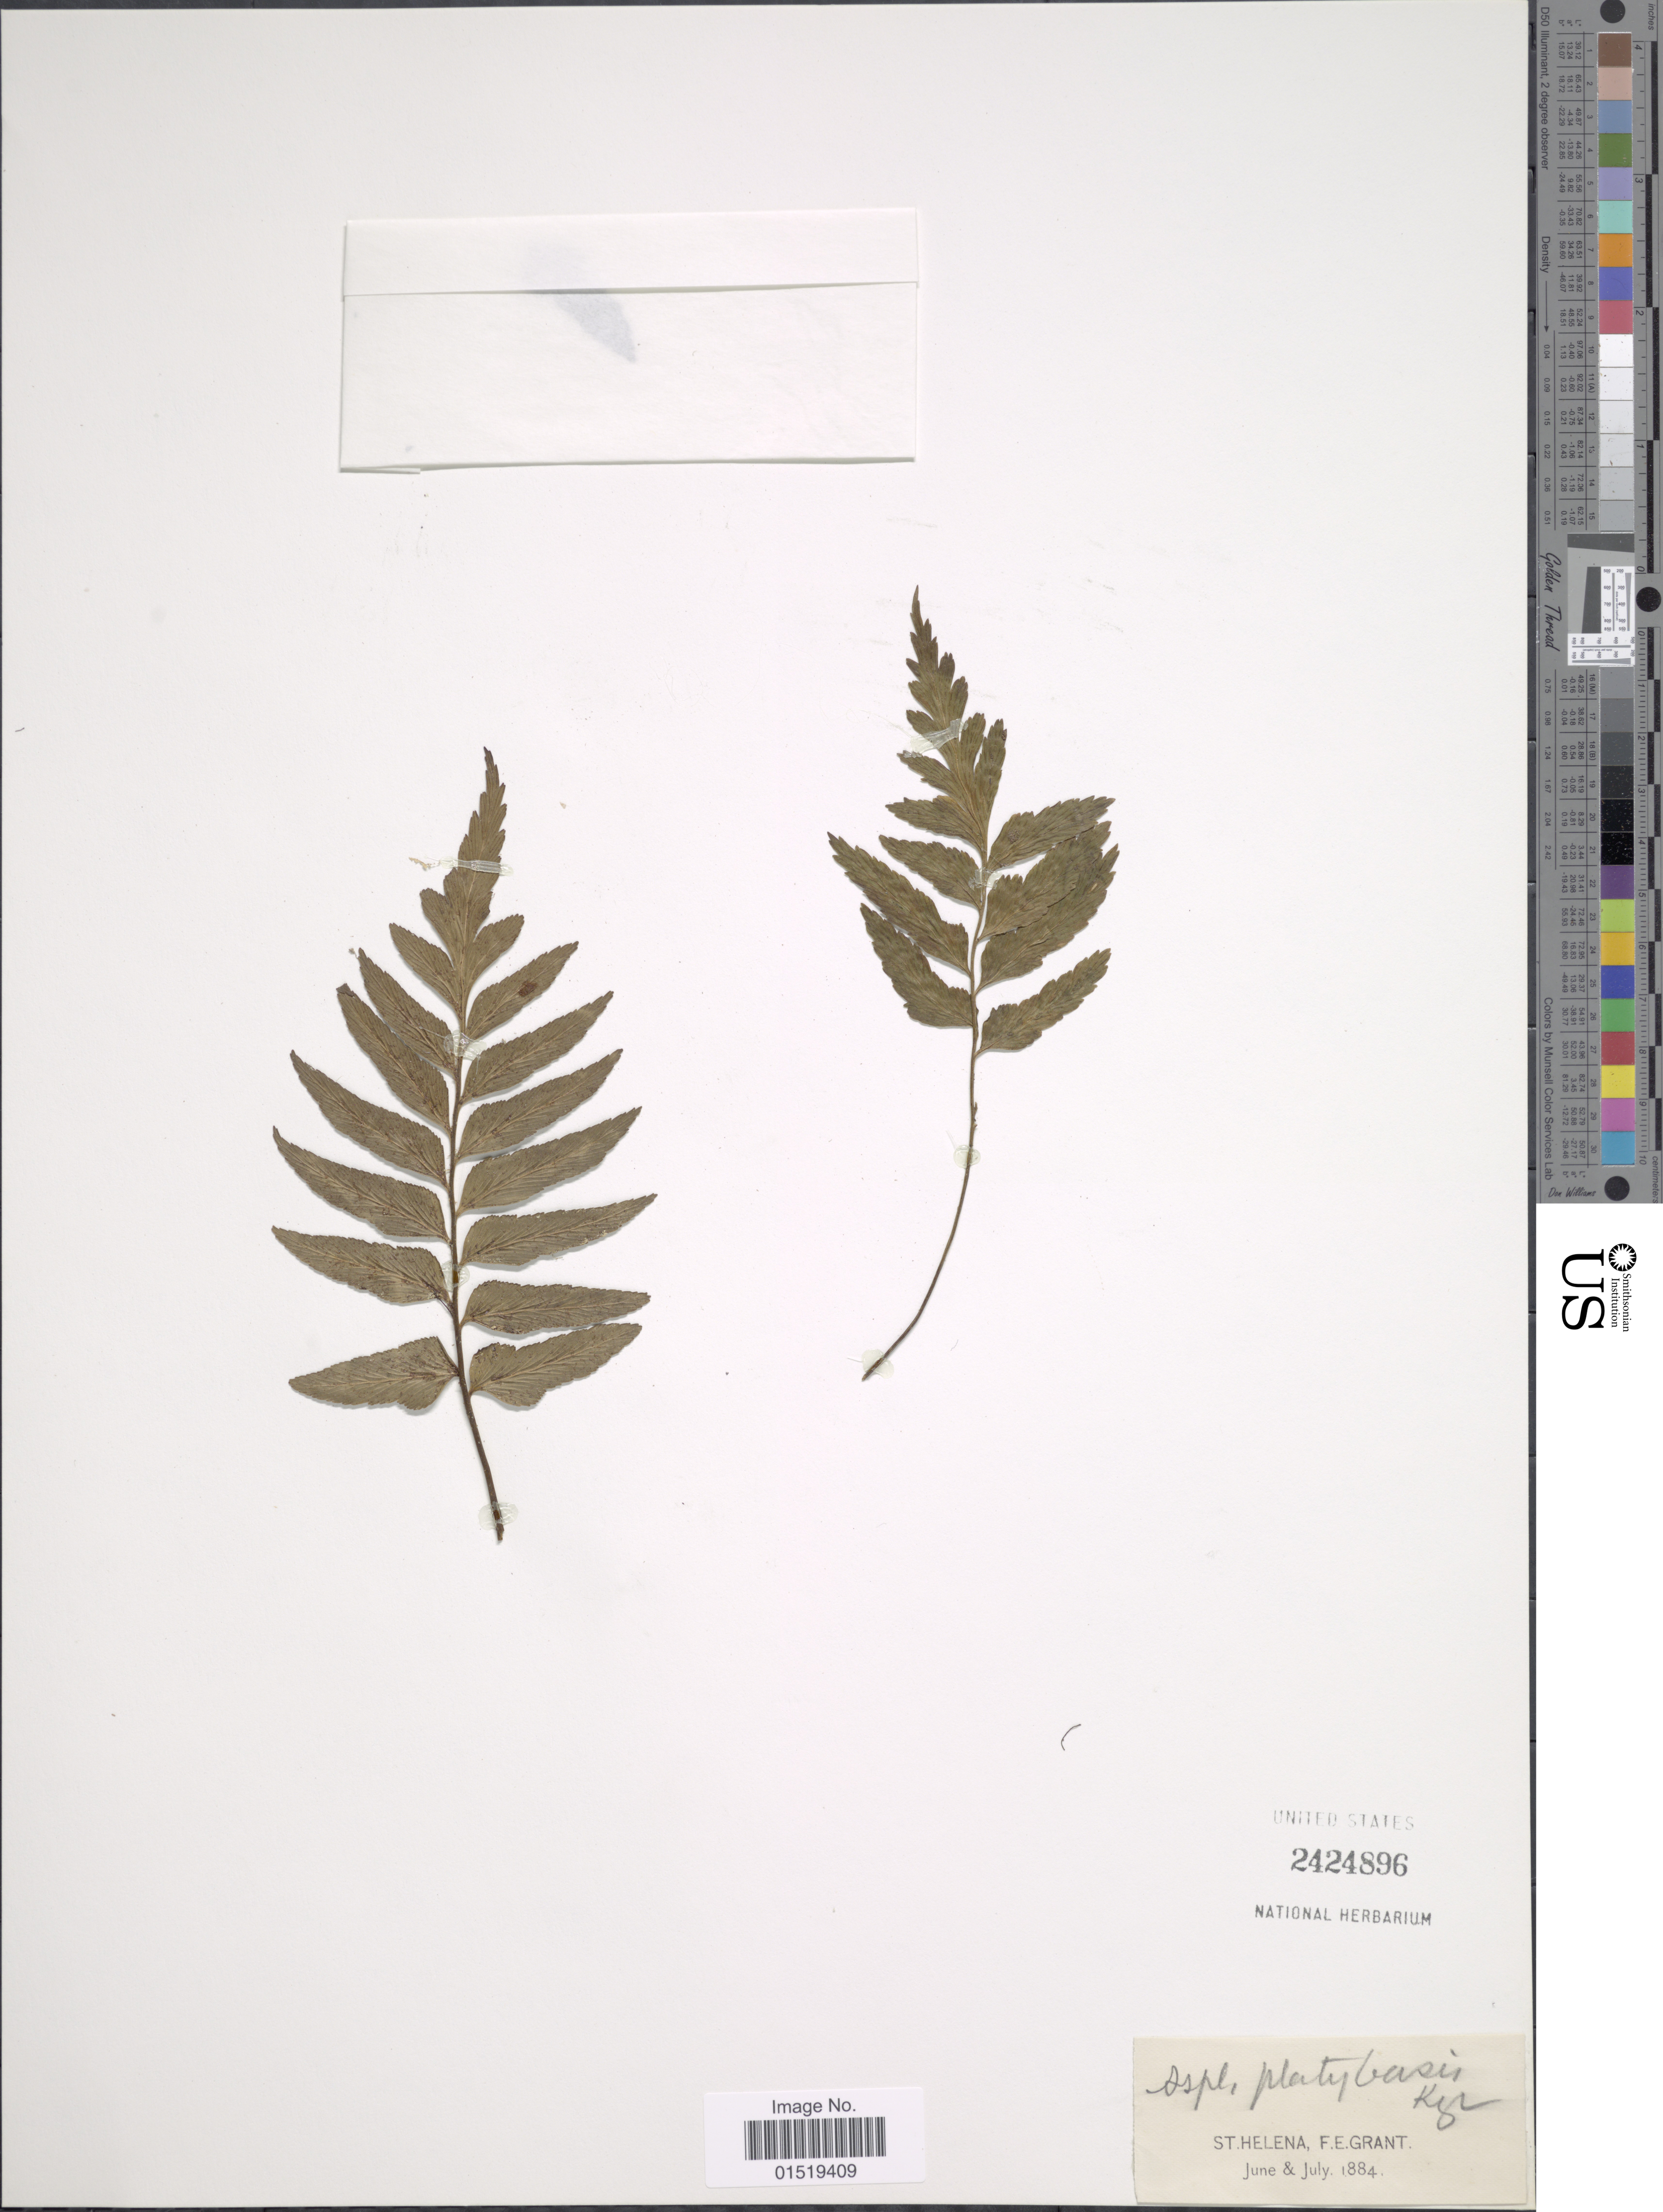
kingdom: Plantae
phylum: Tracheophyta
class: Polypodiopsida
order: Polypodiales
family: Aspleniaceae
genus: Asplenium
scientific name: Asplenium platybasis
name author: Kunze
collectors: F. Grant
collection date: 1884-06/1884-07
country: St. Helena Islands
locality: St. Helena.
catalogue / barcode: US 2424896